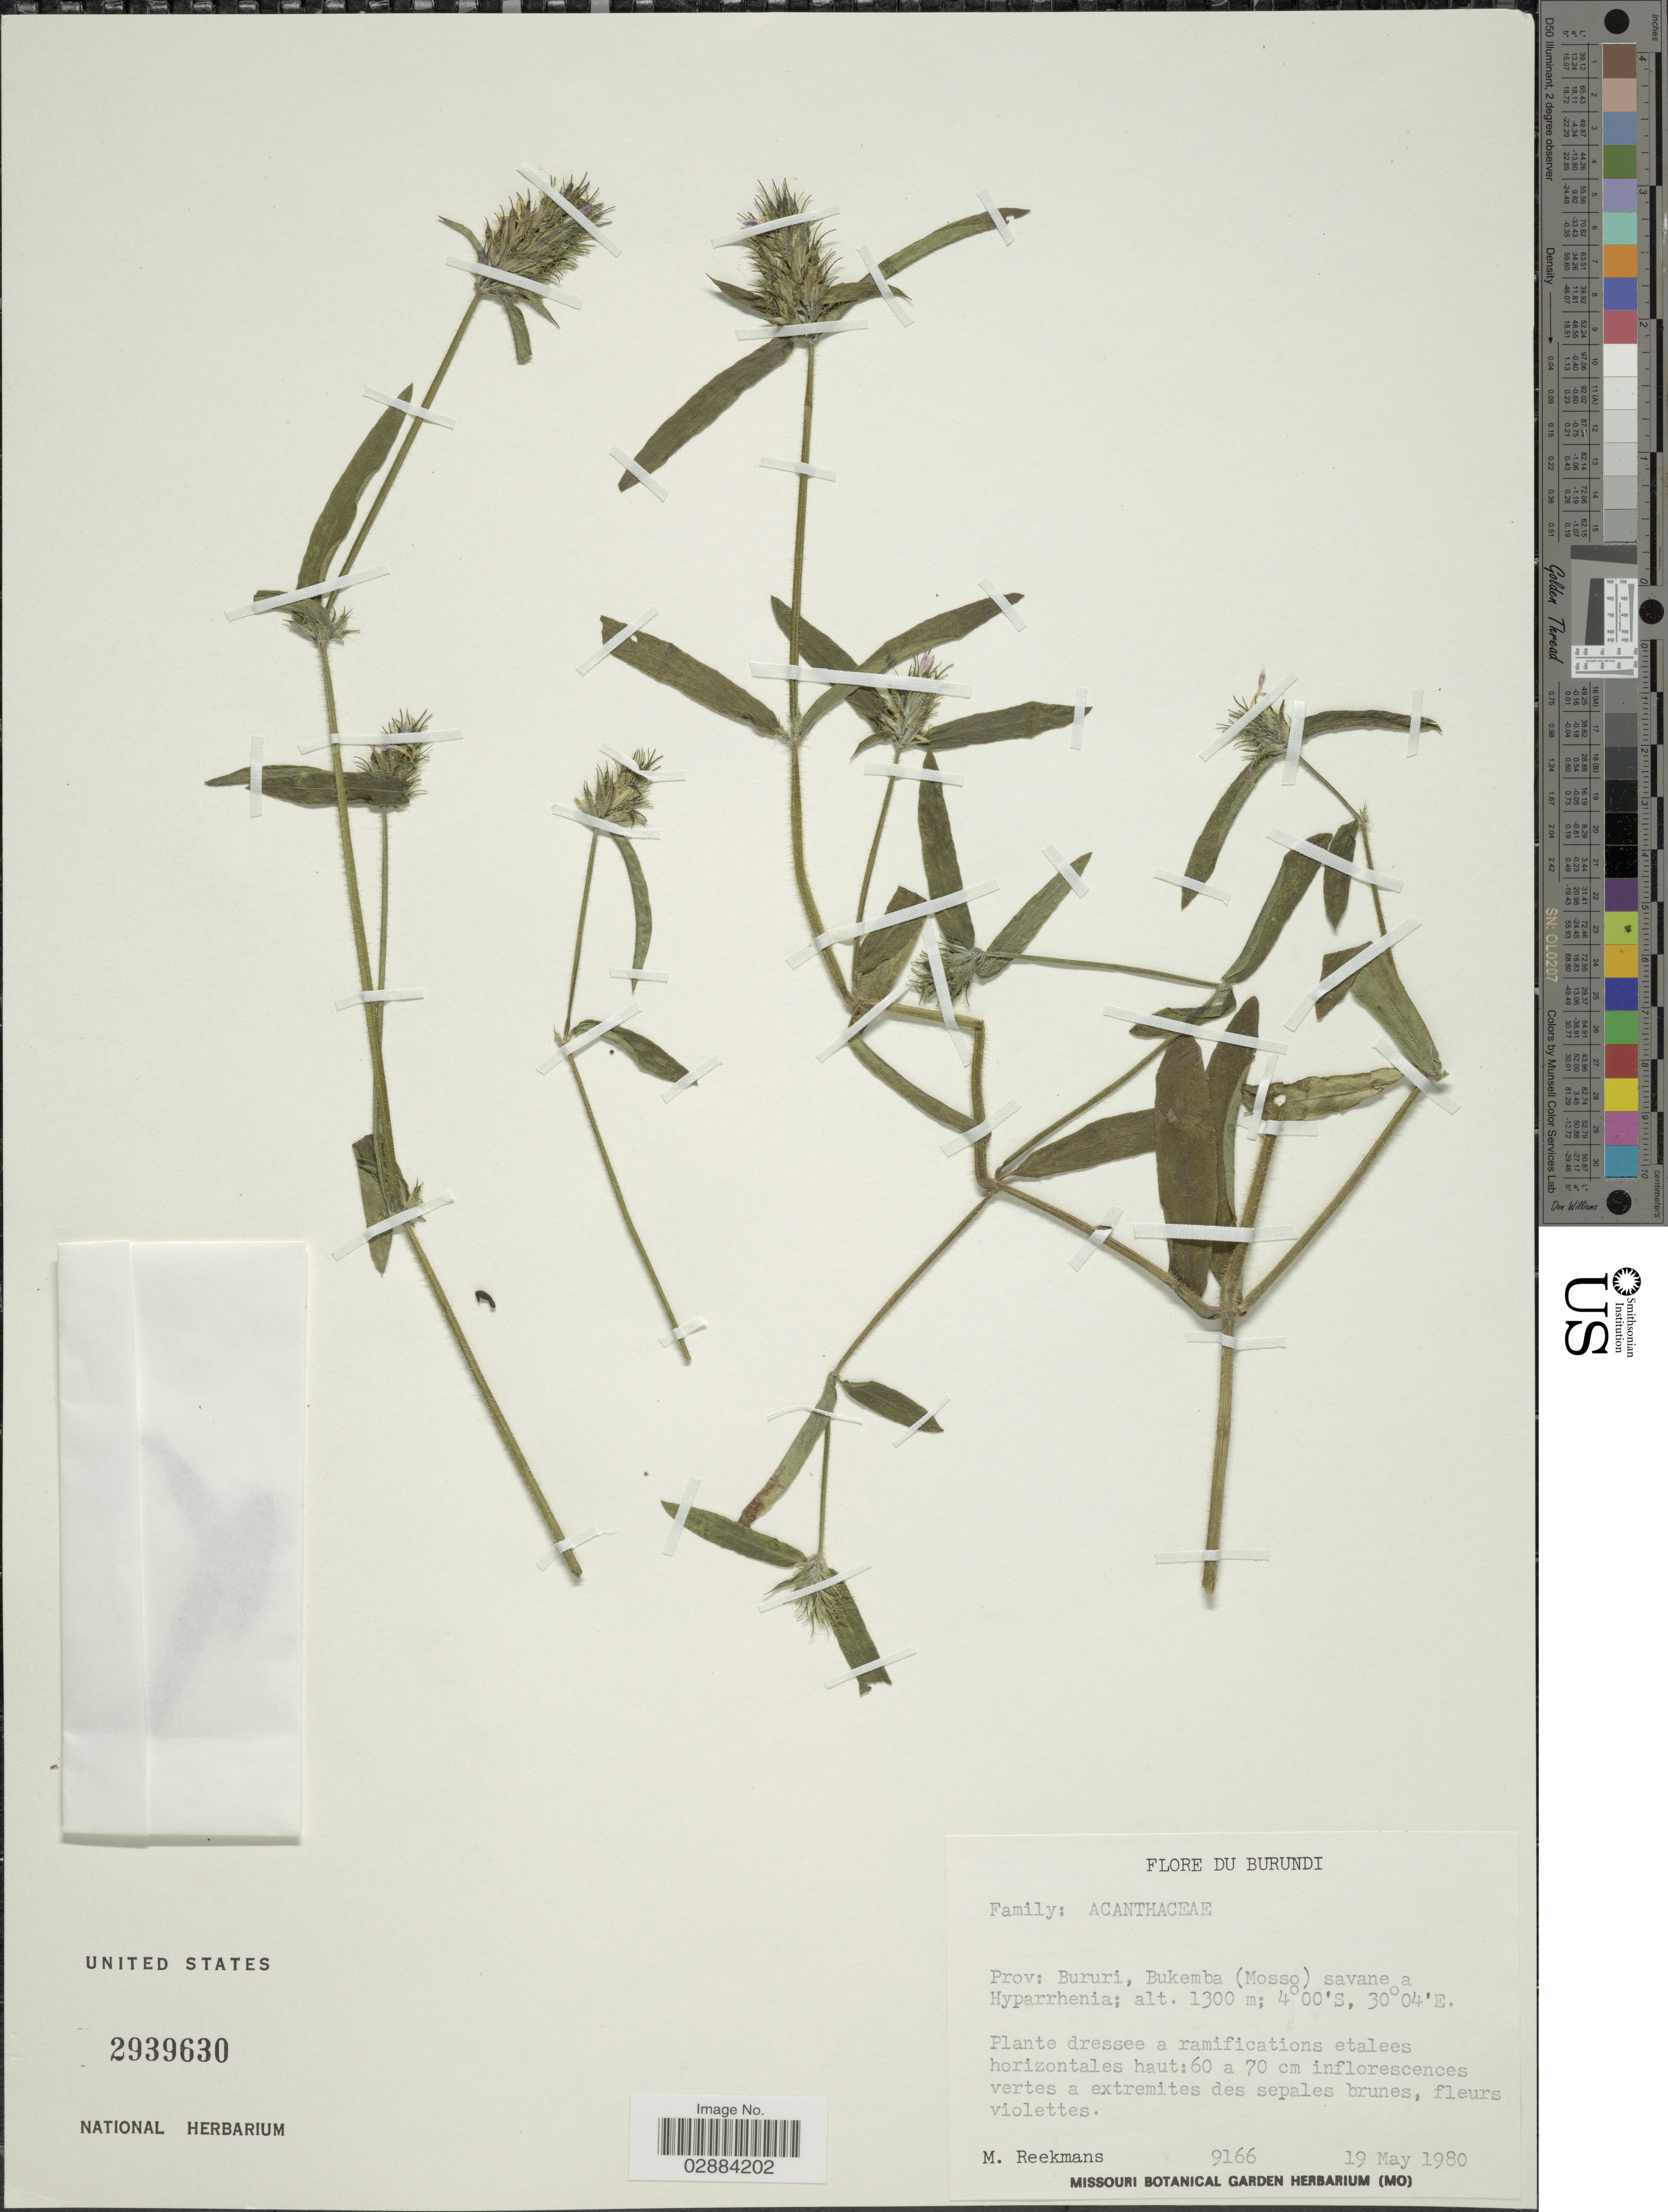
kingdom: Plantae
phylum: Tracheophyta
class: Magnoliopsida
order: Lamiales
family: Acanthaceae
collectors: M. Reekmans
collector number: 9166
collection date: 1980-05-19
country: Burundi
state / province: Bururi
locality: Prov: Bururi, Bukemba (Mosso).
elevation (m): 1300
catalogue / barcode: US 2939630